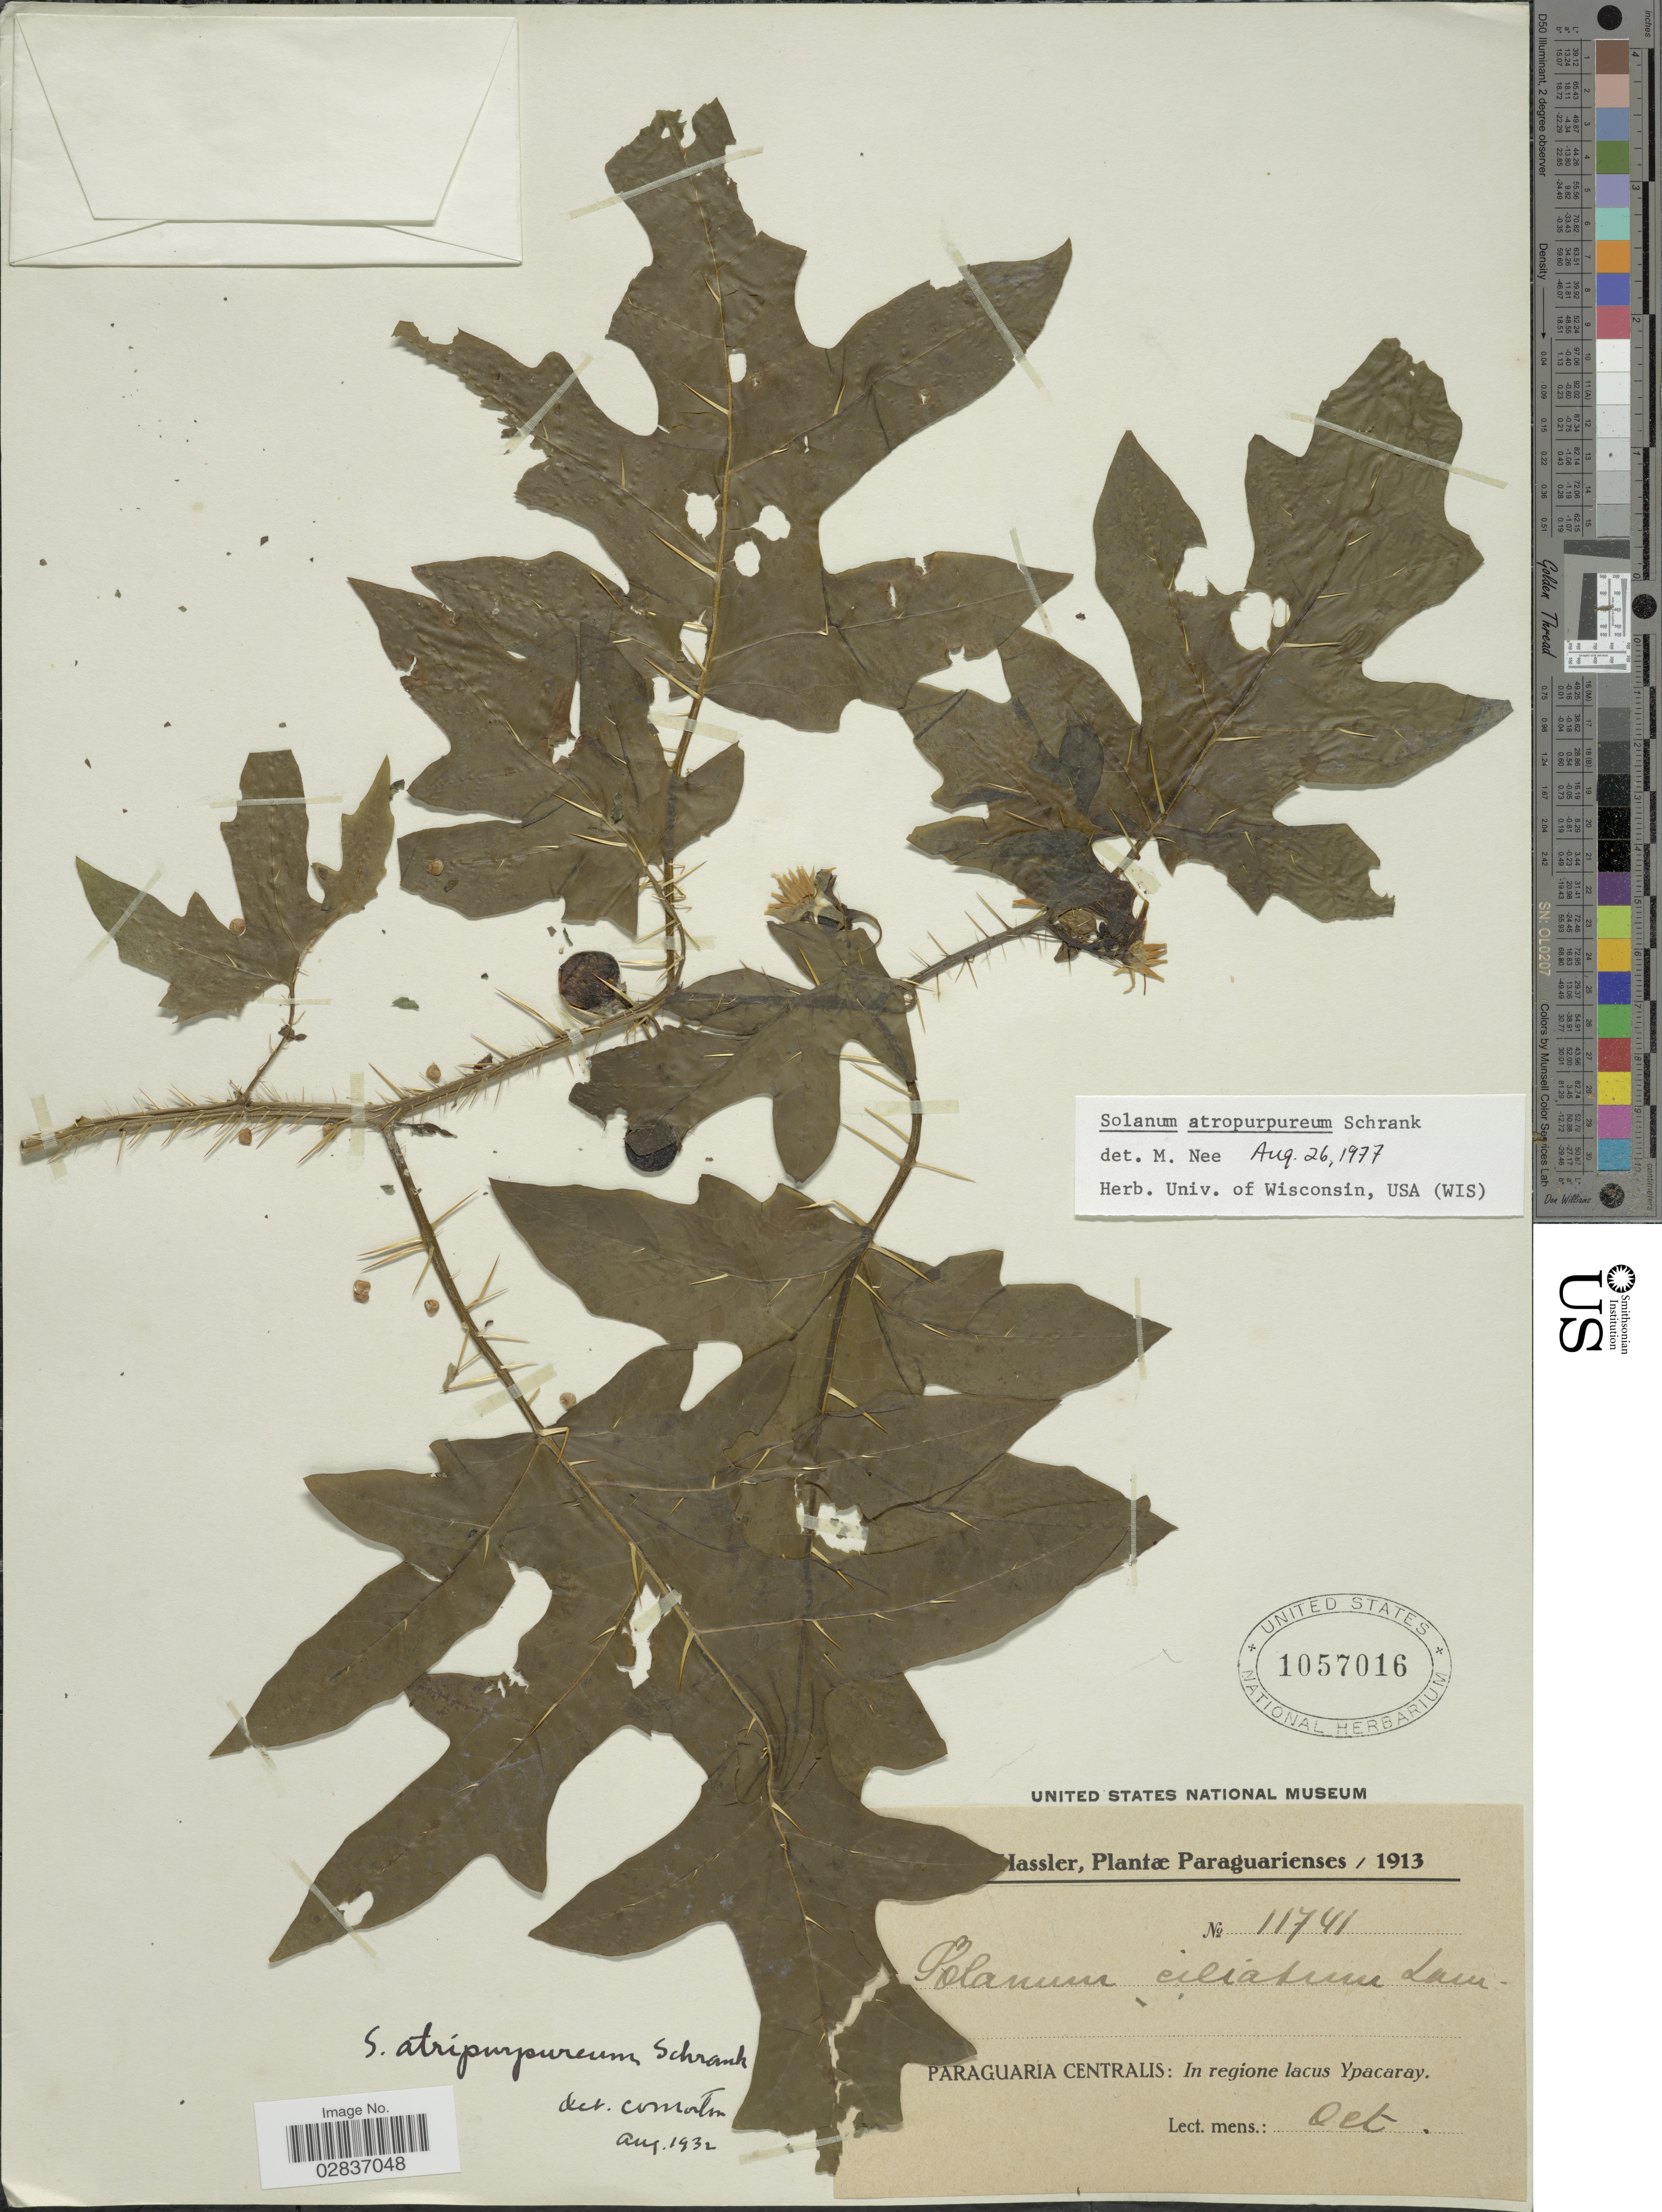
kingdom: Plantae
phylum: Tracheophyta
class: Magnoliopsida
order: Solanales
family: Solanaceae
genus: Solanum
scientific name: Solanum atropurpureum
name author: Schrank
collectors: E. Hassler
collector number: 11741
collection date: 1913-10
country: Paraguay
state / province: Paraguari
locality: Paraguaria Centralis: In regione lacus Ypacaray.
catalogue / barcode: US 1057016